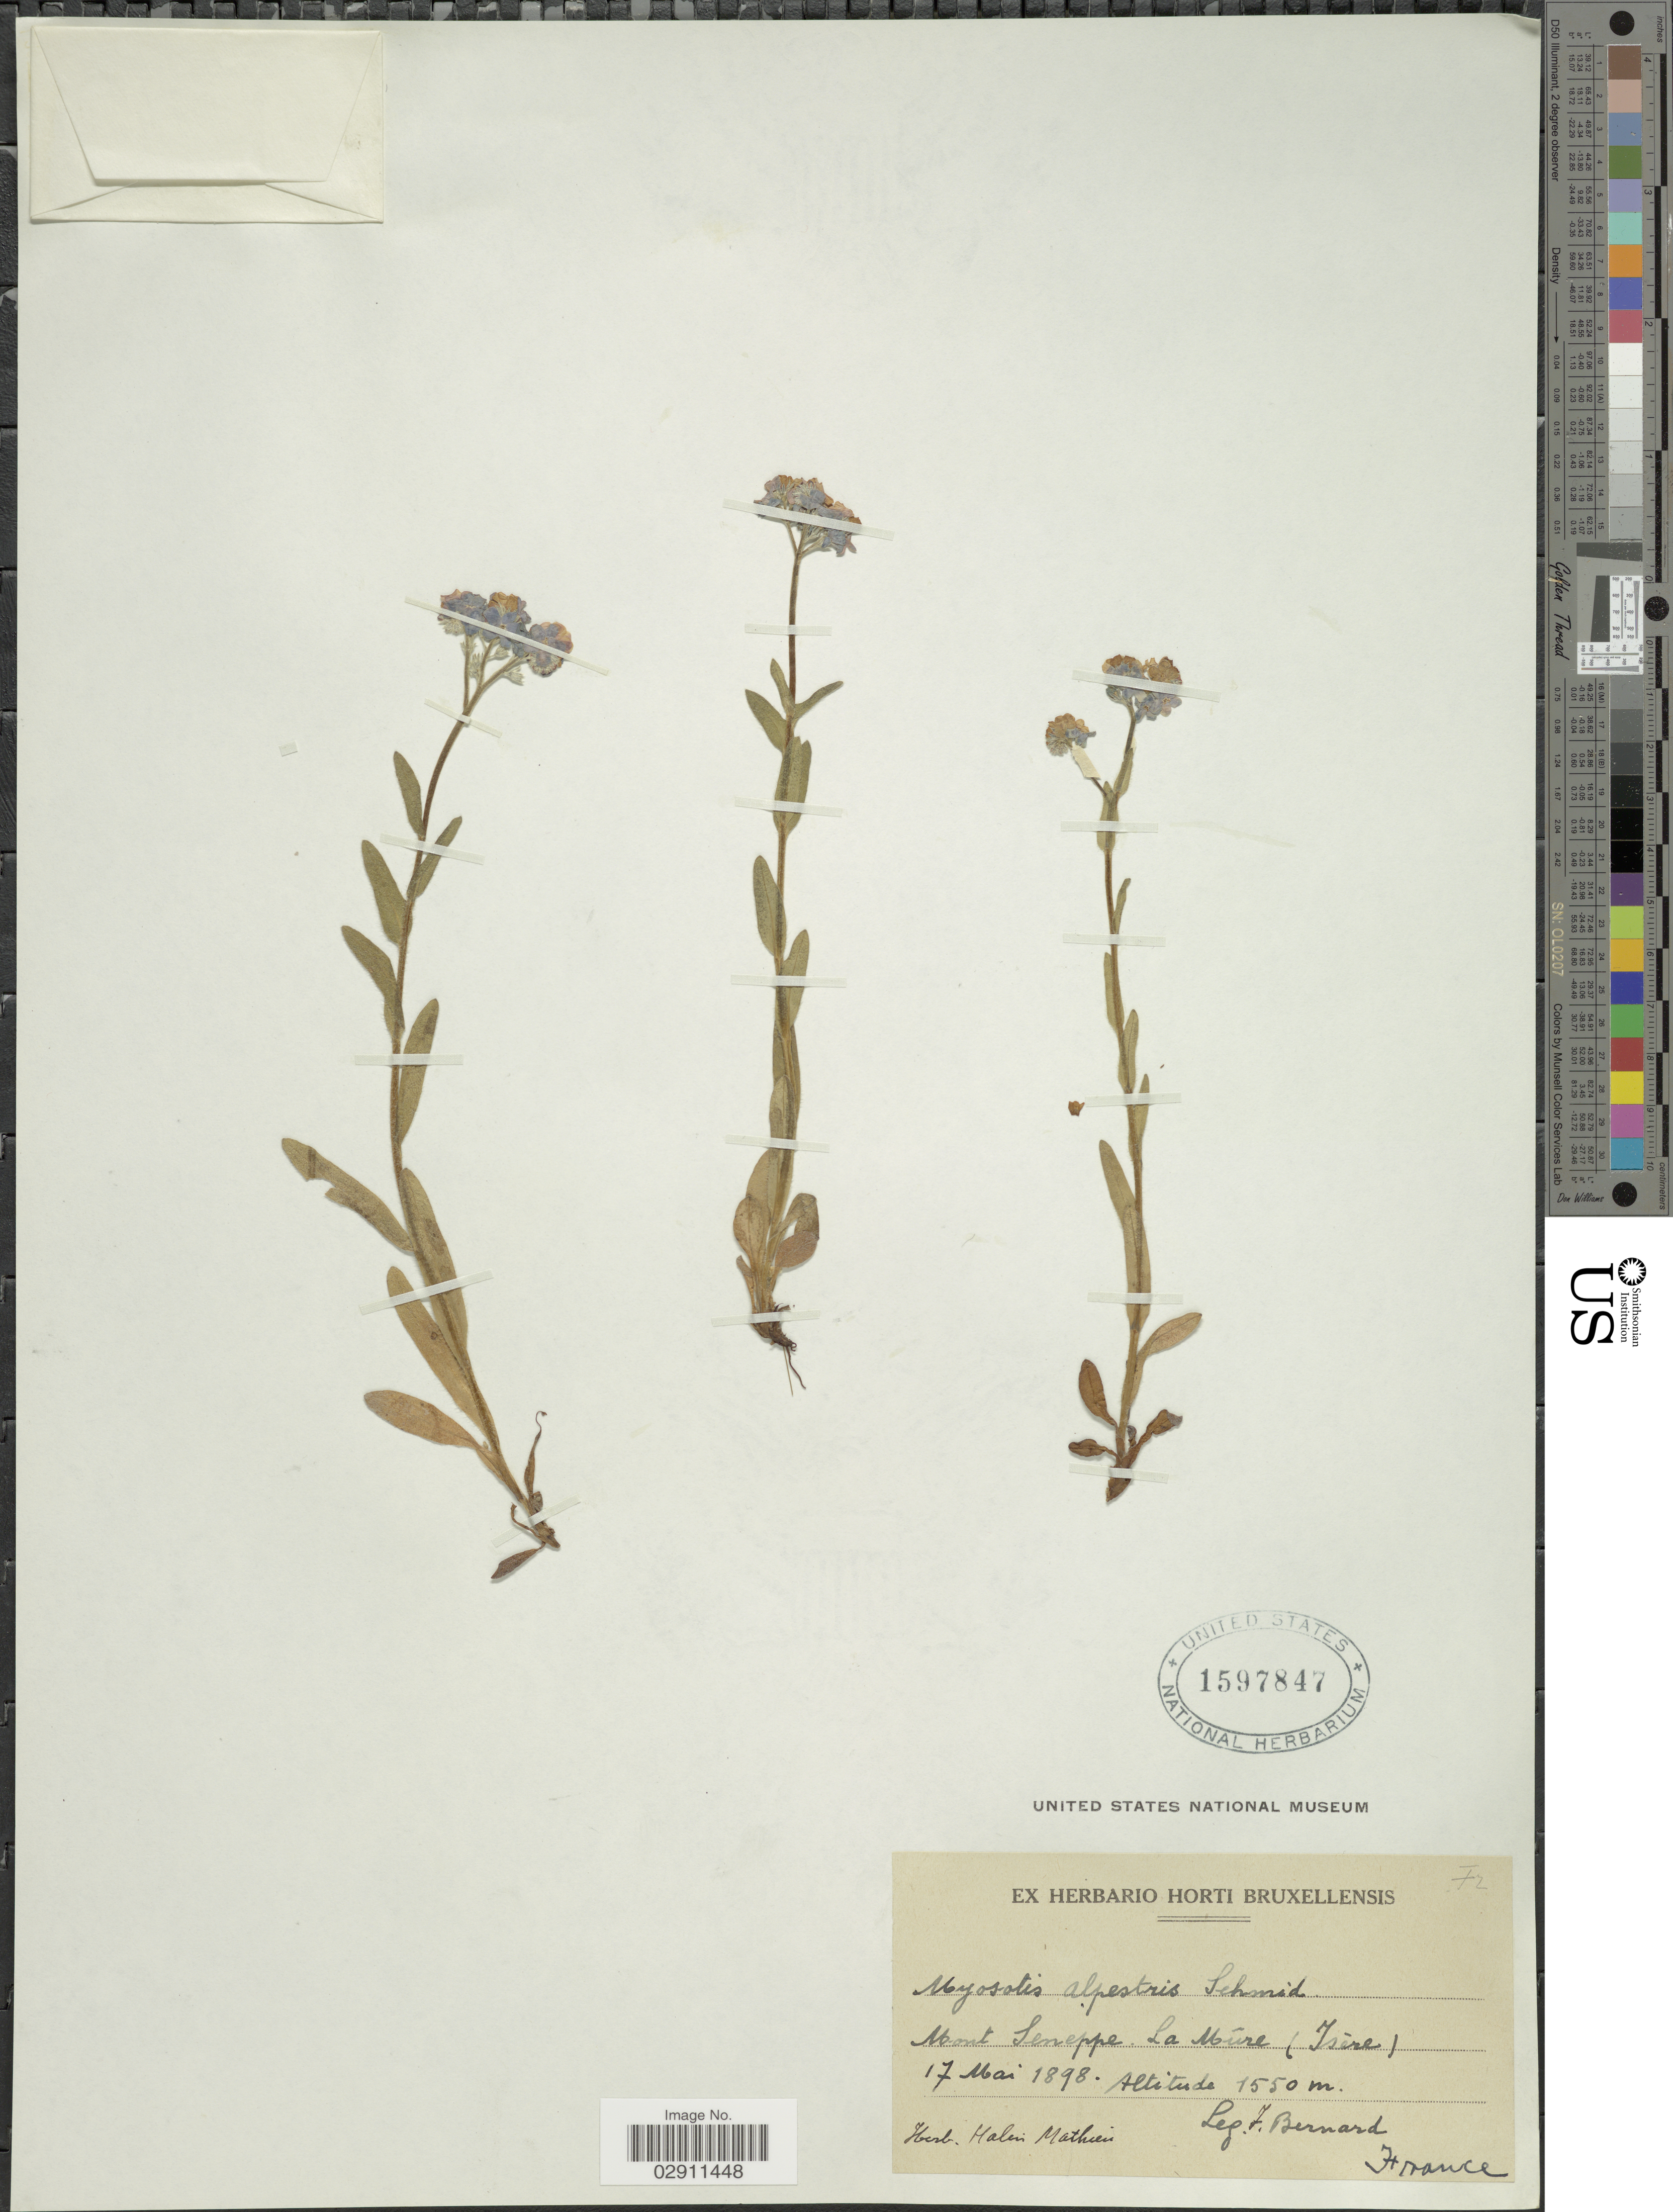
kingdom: Plantae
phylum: Tracheophyta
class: Magnoliopsida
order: Boraginales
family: Boraginaceae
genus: Myosotis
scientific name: Myosotis alpestris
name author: F.W. Schmidt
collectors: F. Bernard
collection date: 1898-05-17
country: France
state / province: Auvergne-Rhône-Alpes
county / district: Isère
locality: Mont Seneppe. La Mûre (Isére).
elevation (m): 1550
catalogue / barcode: US 1597847